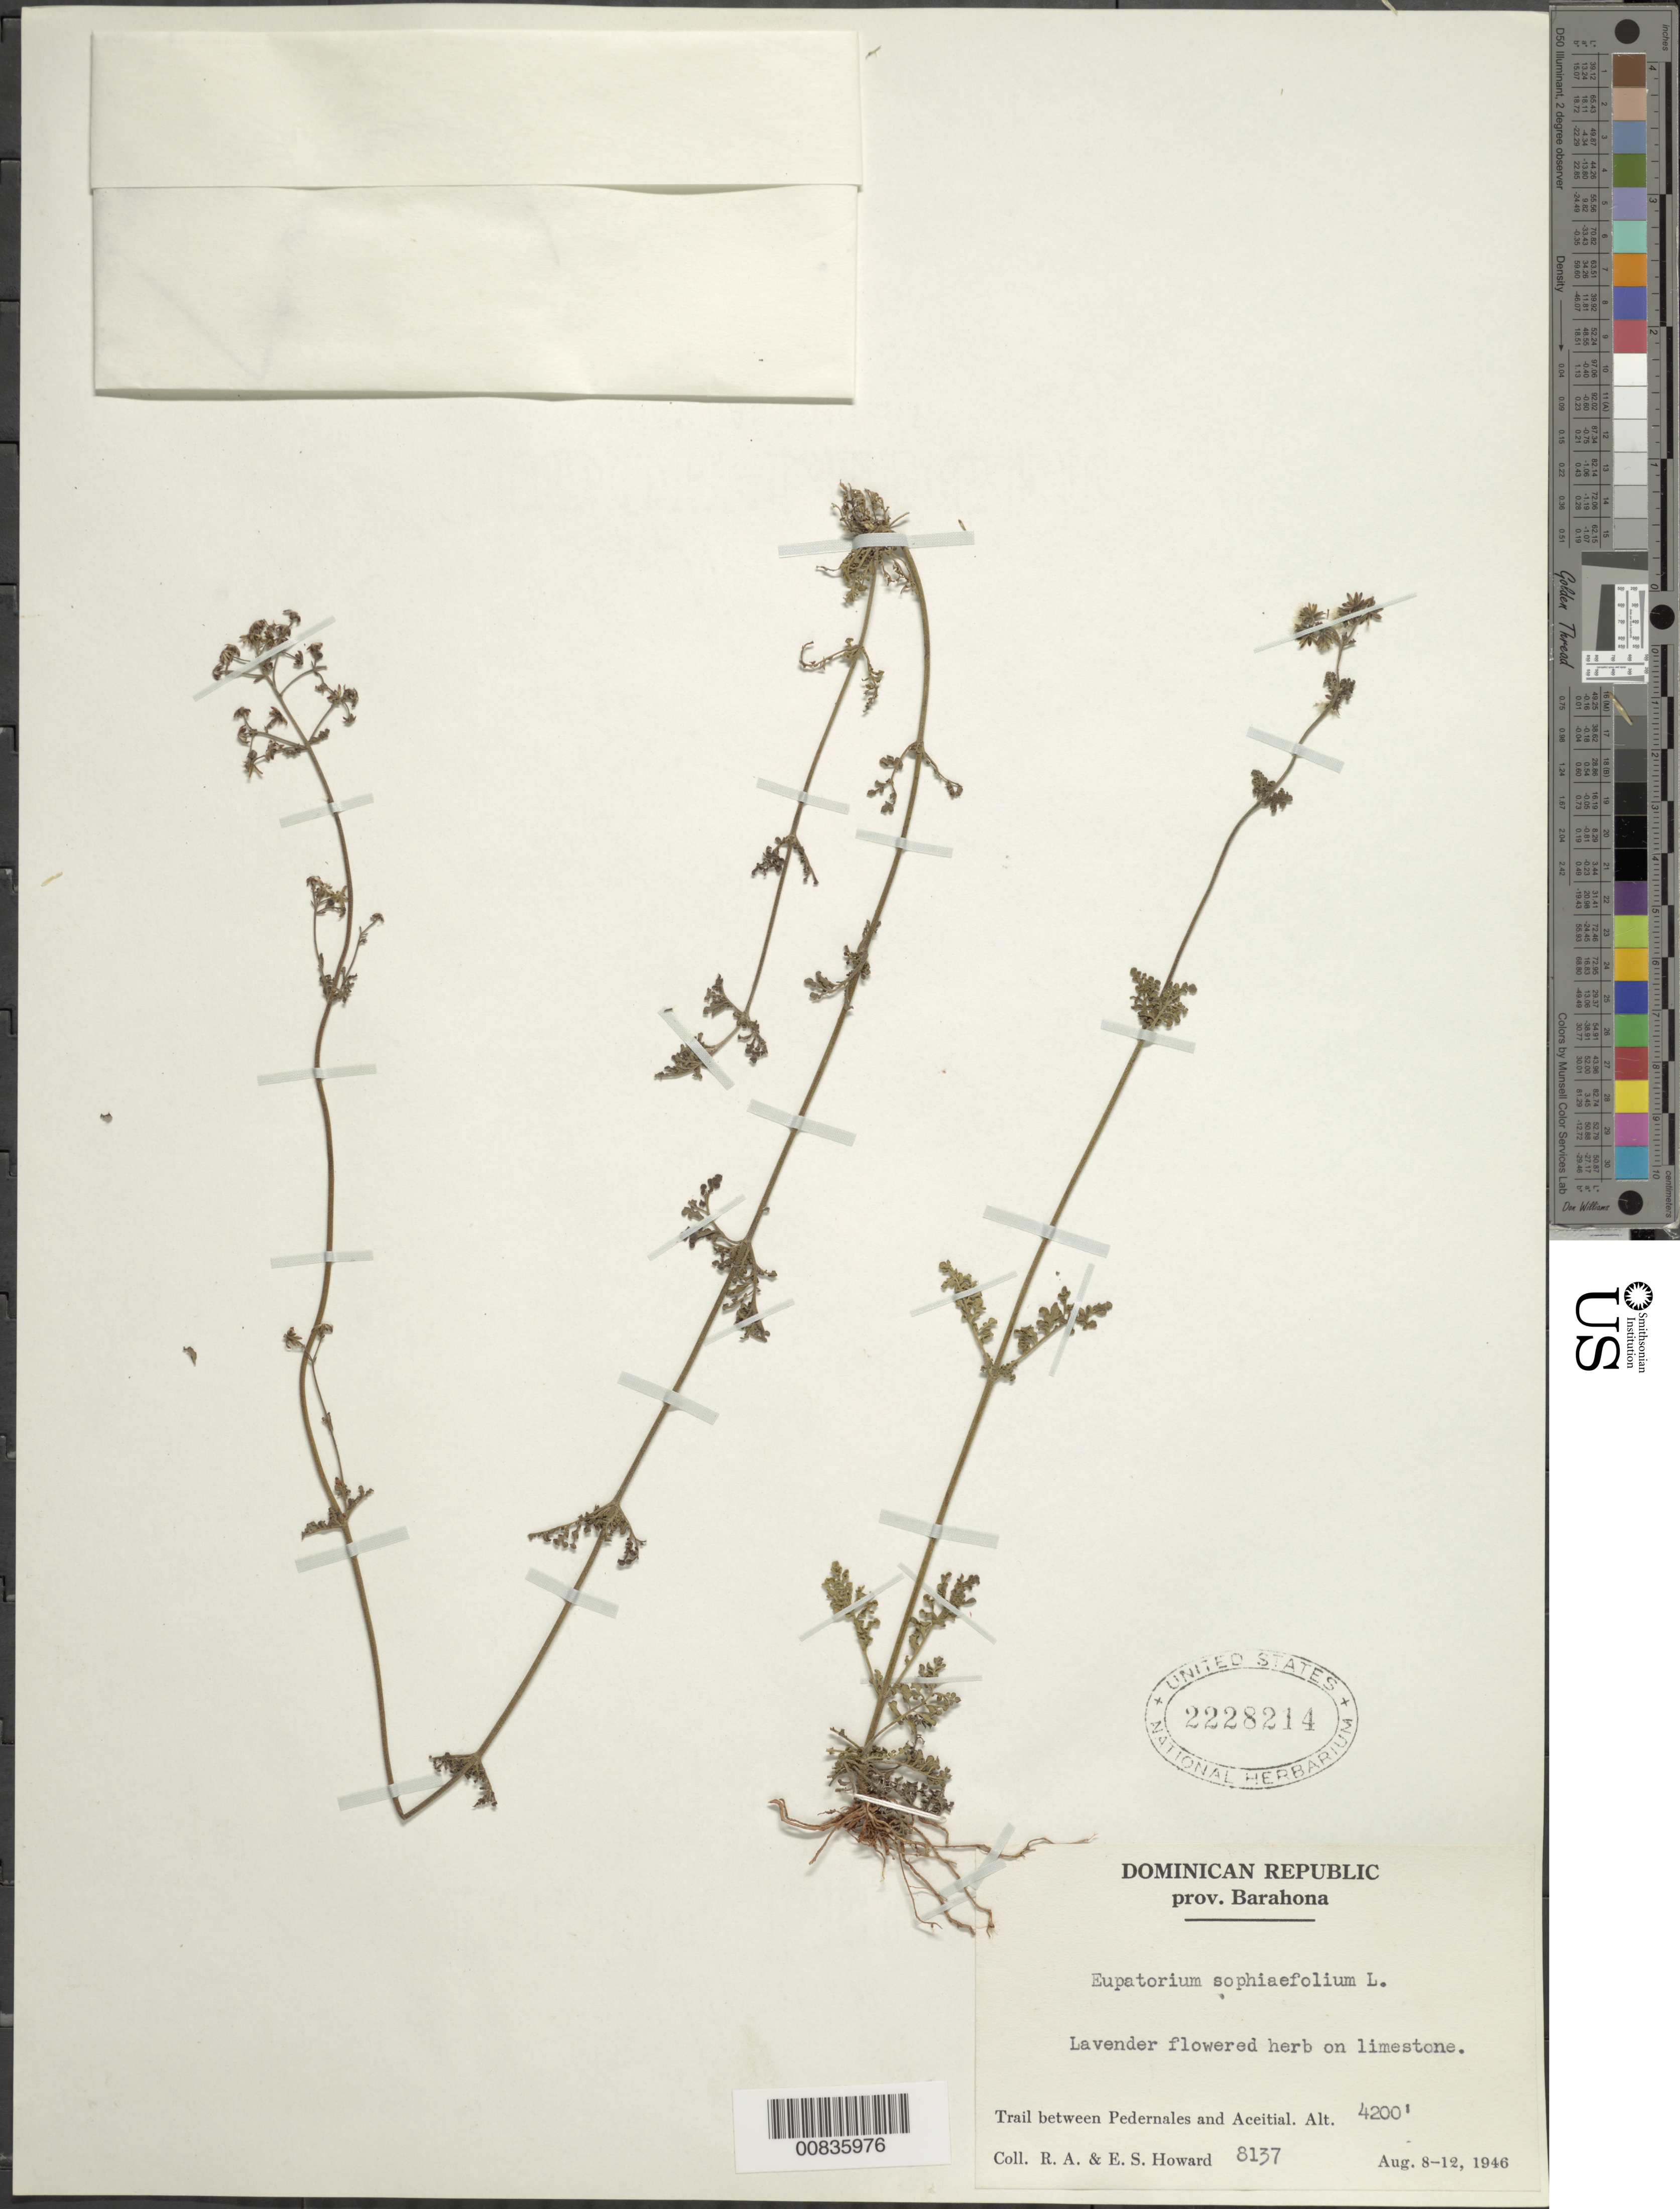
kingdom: Plantae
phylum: Tracheophyta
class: Magnoliopsida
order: Asterales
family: Asteraceae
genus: Eupatorina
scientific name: Eupatorina sophiaefolium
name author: (L.) R.M. King & H. Rob.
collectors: R. A. Howard & E. S. Howard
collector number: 8137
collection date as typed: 08 Aug 1946 to 12 Aug 1946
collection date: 1946-08-08/1946-08-12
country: Dominican Republic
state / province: Barahona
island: Hispaniola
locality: Trail between Pedernales and Aceitial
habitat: On limestone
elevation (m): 1280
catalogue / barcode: US 2228214